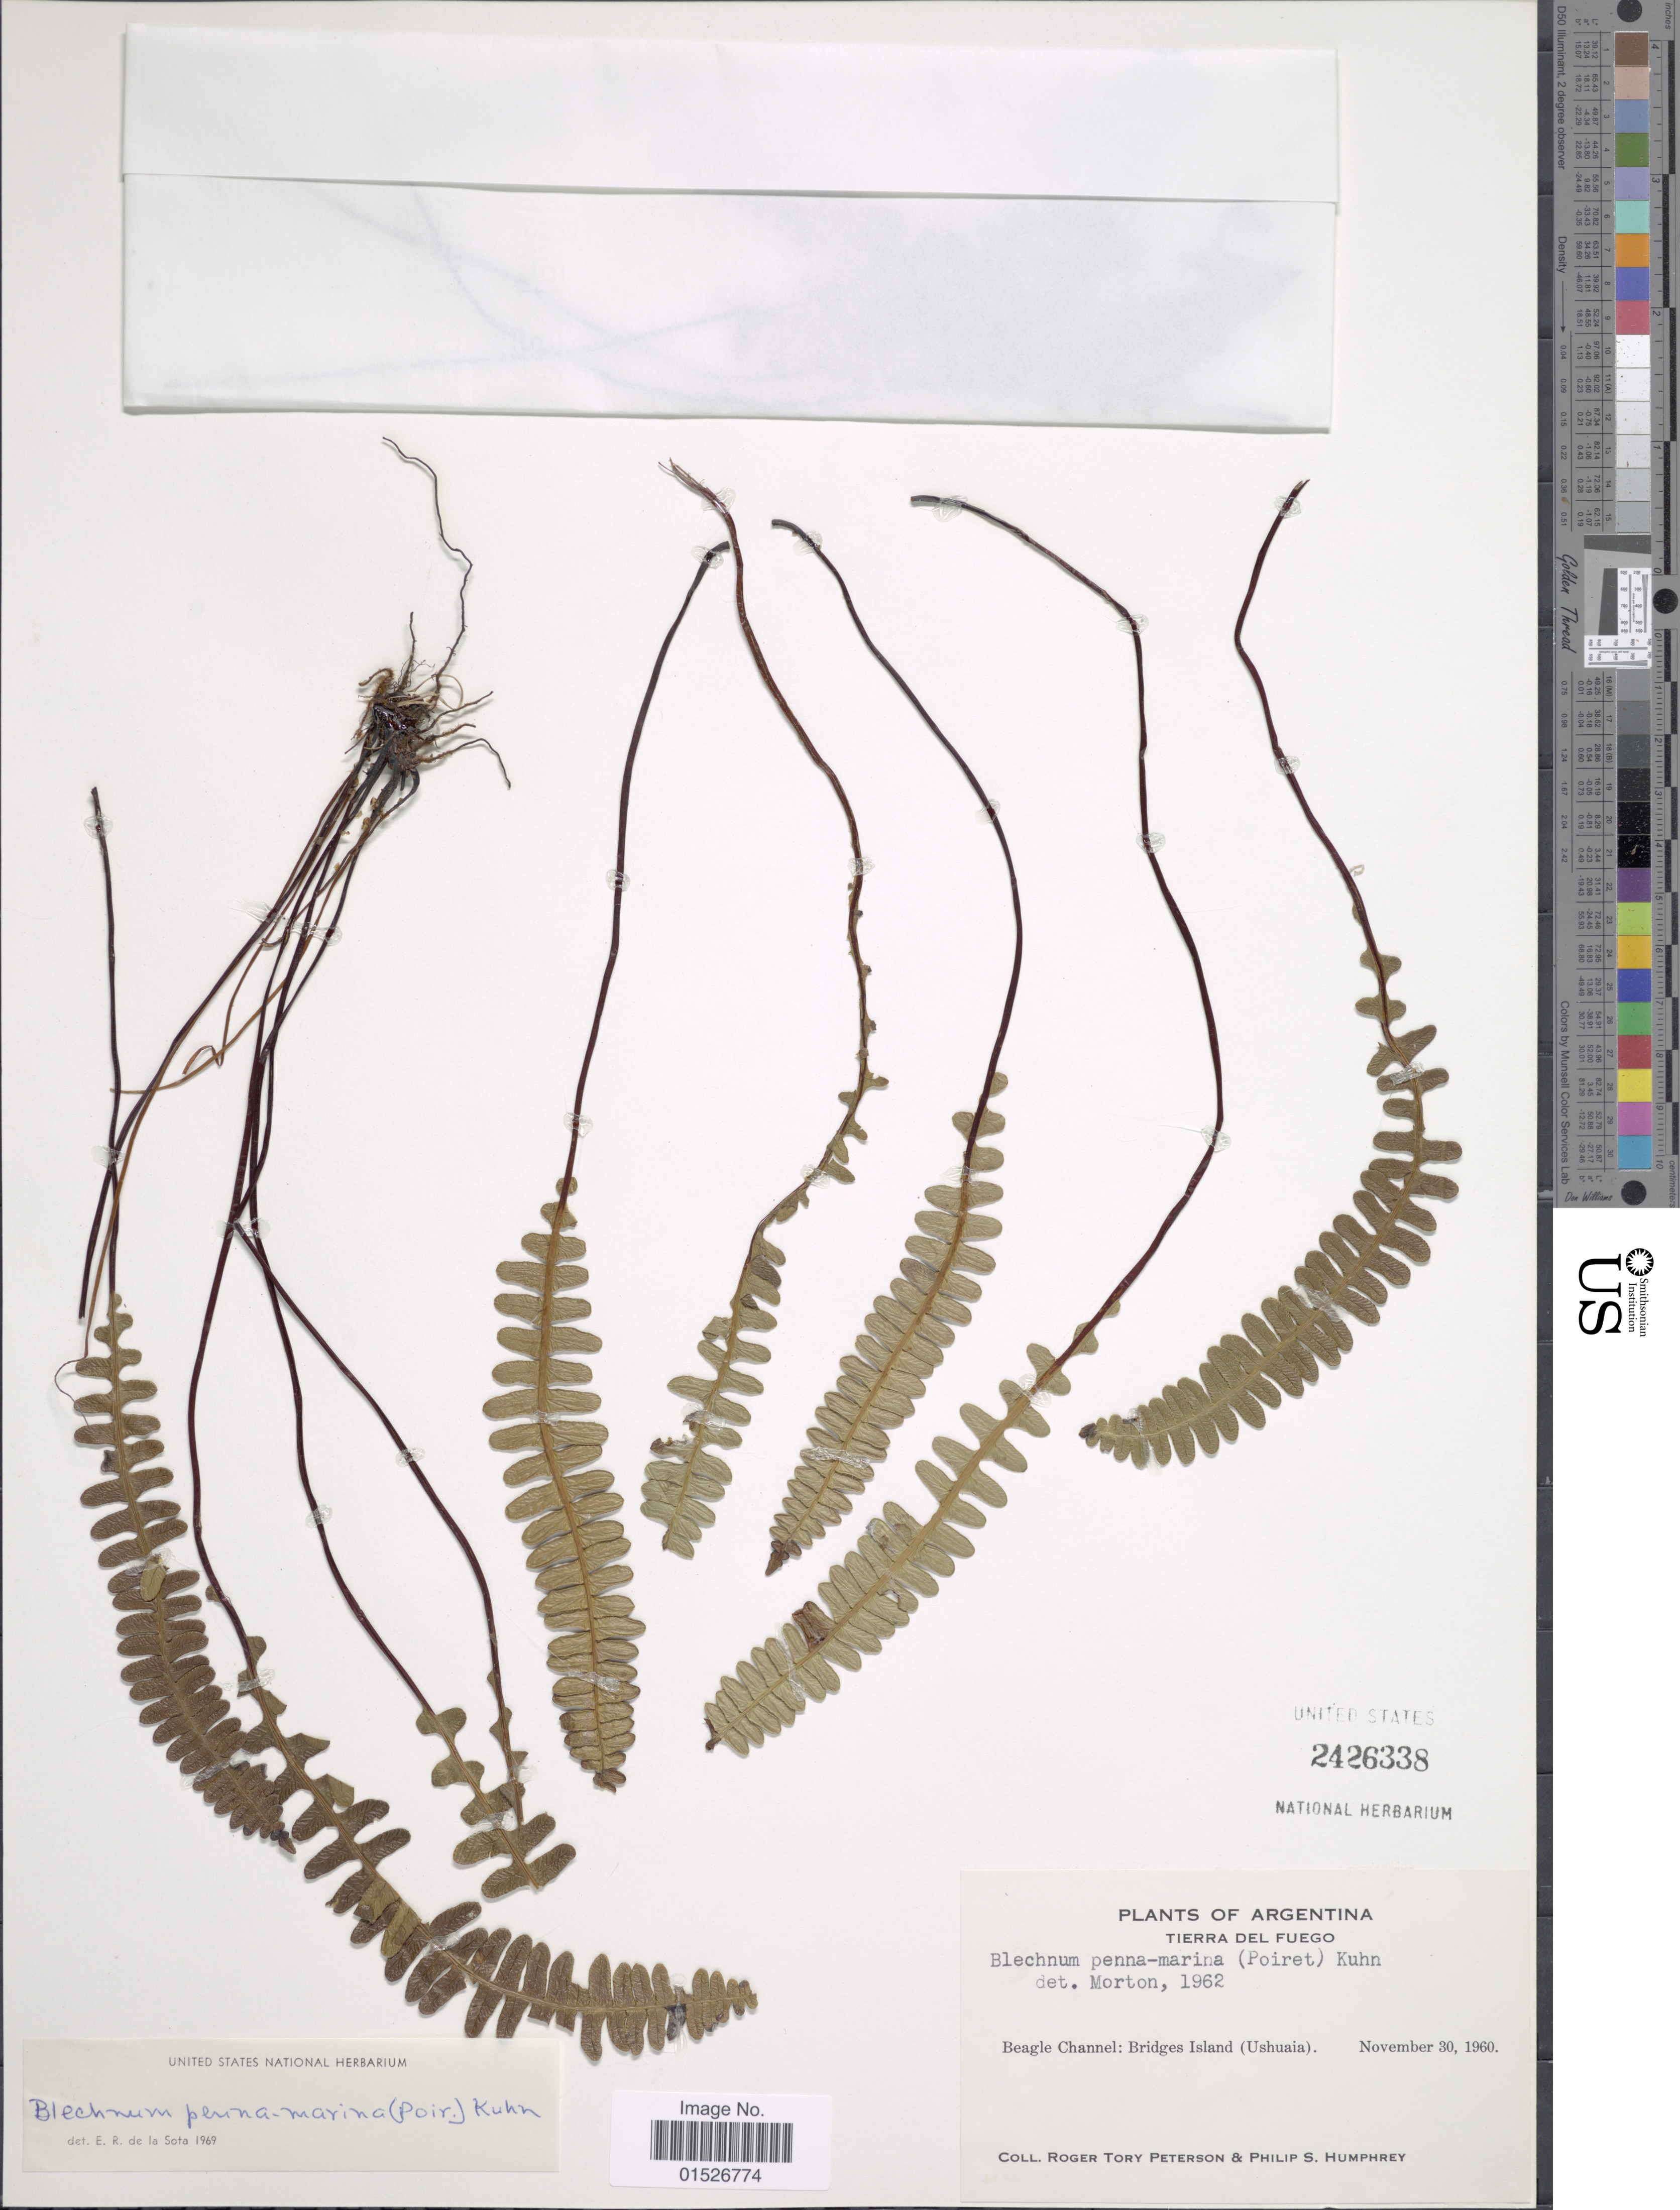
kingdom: Plantae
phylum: Tracheophyta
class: Polypodiopsida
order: Polypodiales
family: Blechnaceae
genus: Blechnum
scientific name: Blechnum penna-marina subsp. penna-marina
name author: (Poir.) Kuhn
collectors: R. Peterson & P. Humphrey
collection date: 1960-11-30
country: Argentina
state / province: Tierra del Fuego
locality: Beagle Channel:Bridges Island ( Ushuaia).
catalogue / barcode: US 2426338